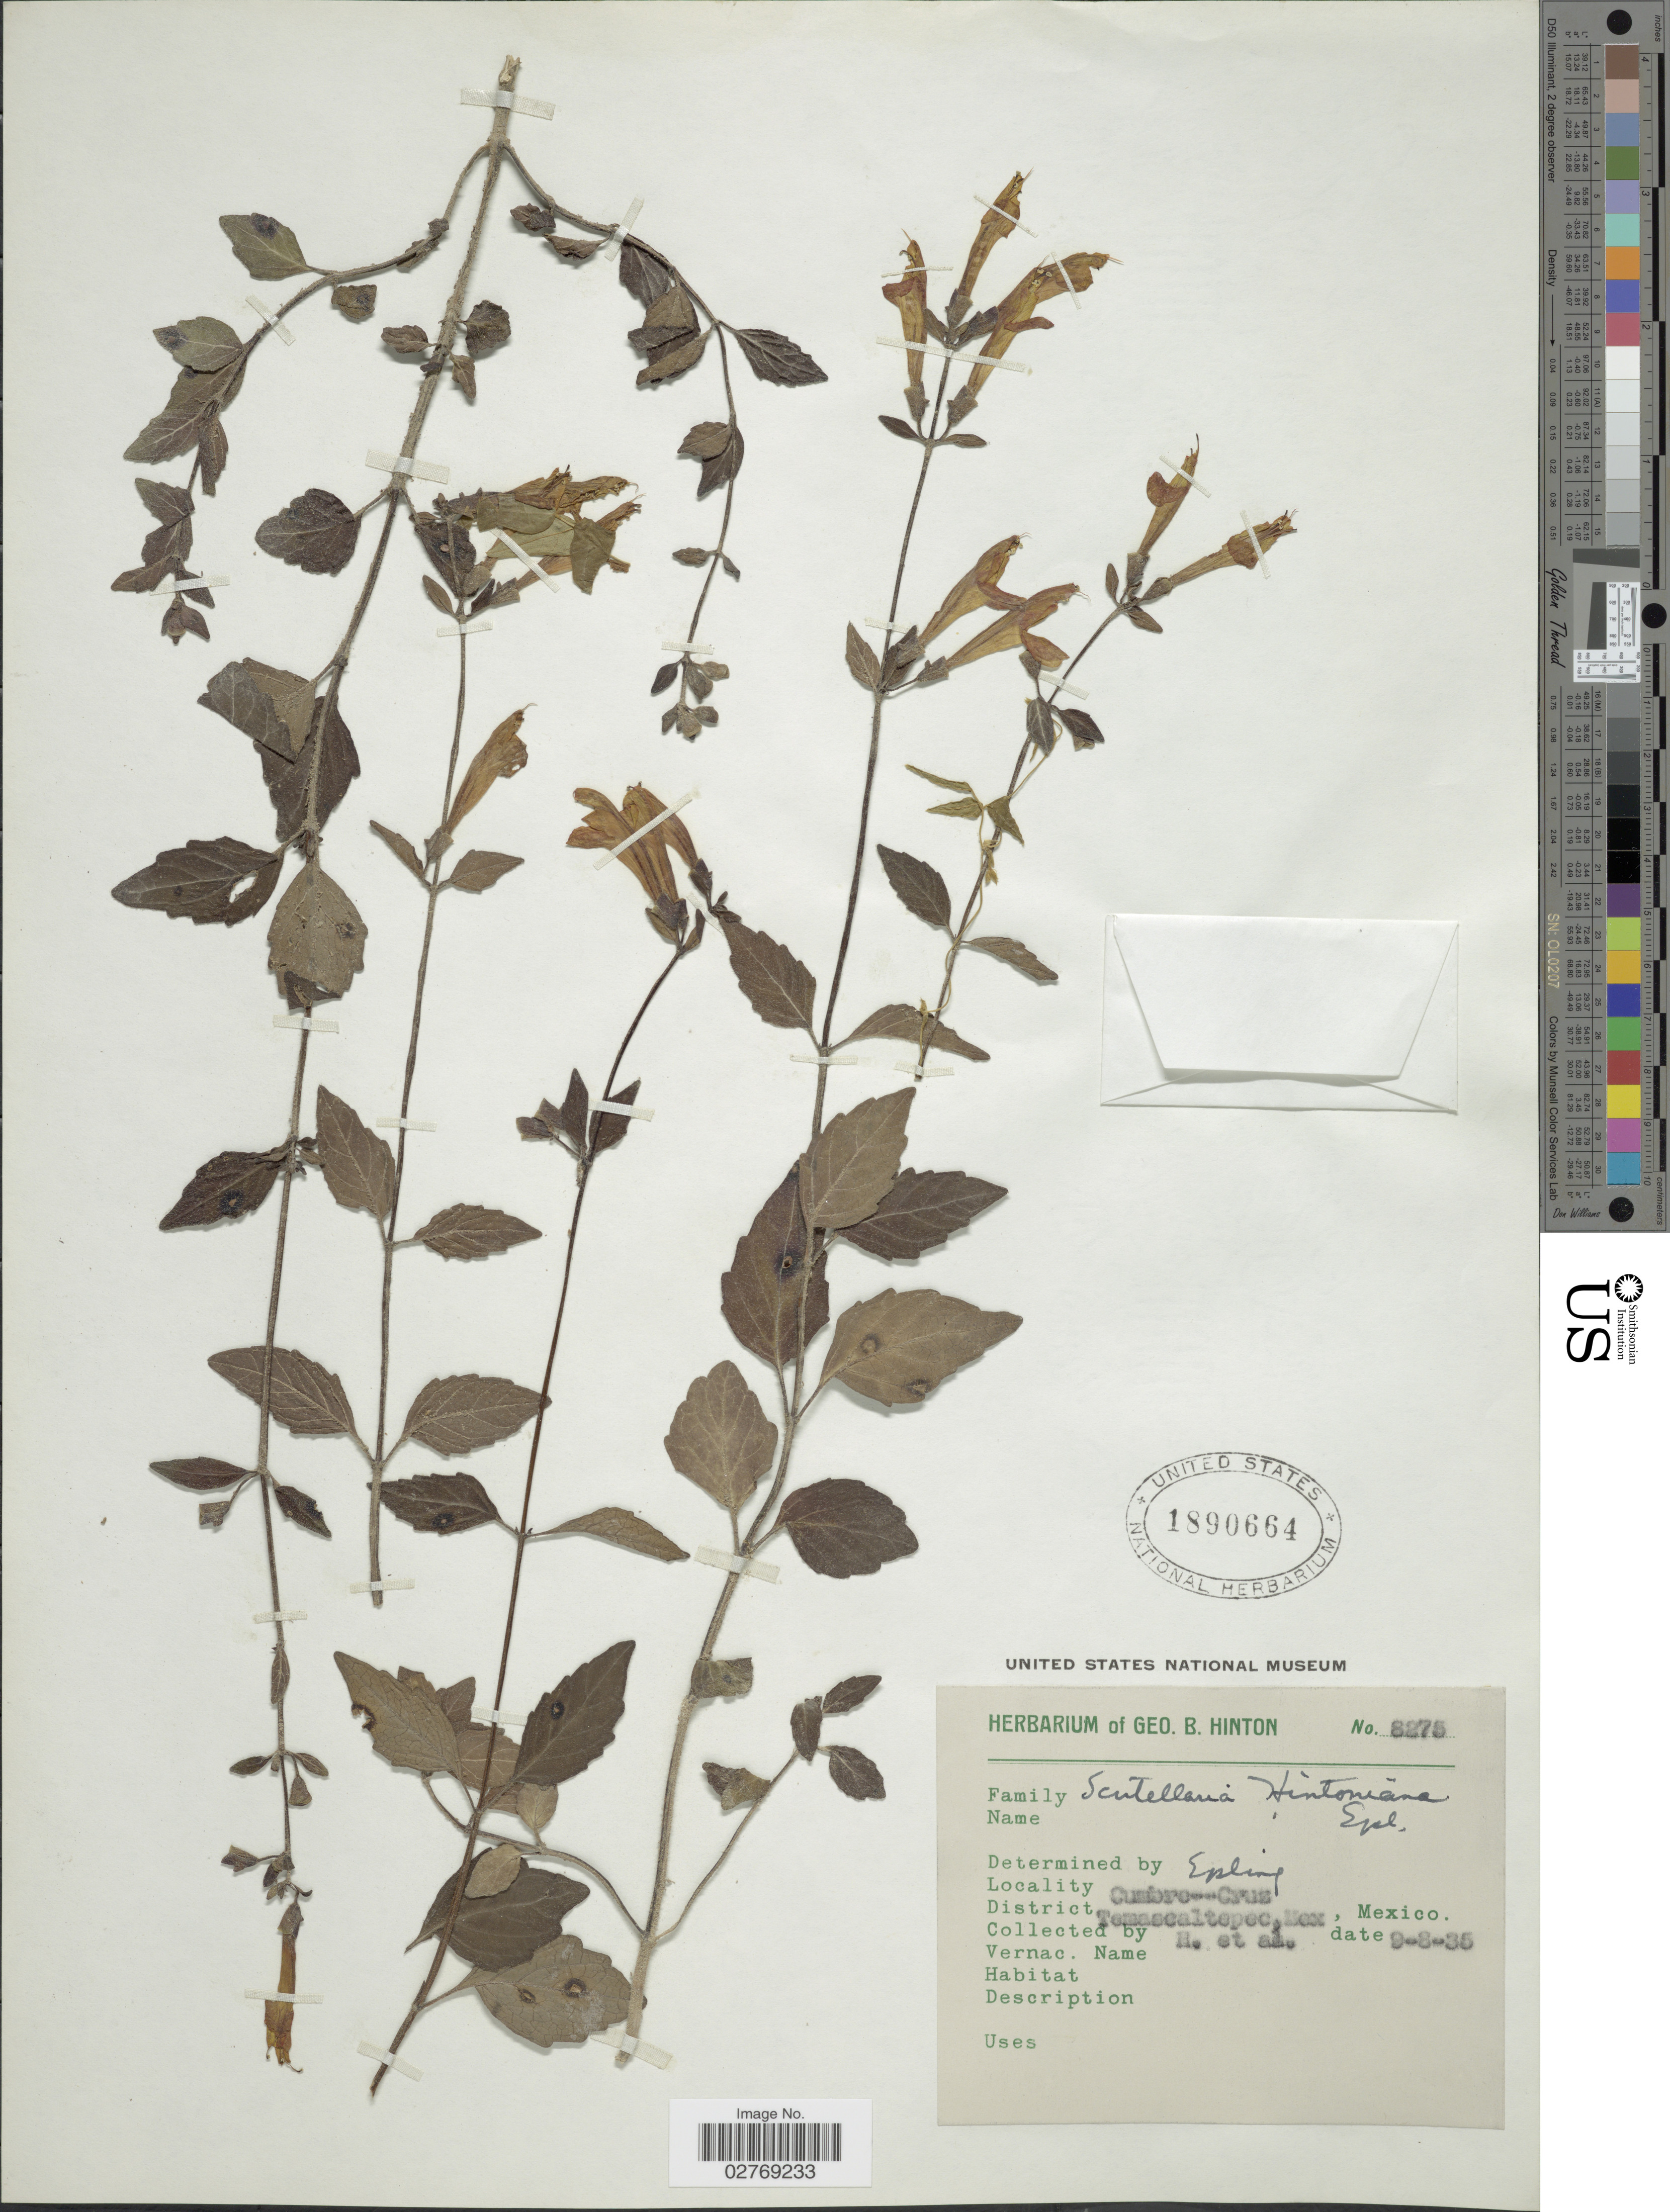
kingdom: Plantae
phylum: Tracheophyta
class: Magnoliopsida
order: Lamiales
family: Lamiaceae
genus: Scutellaria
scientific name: Scutellaria hintoniana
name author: Epling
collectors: G. B. Hinton & et al.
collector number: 8275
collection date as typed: Transcribed d/m/y: 9/8/35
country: Mexico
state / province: México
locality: Cumbre-Cruz. District Temascaltepec.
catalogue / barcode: US 1890664